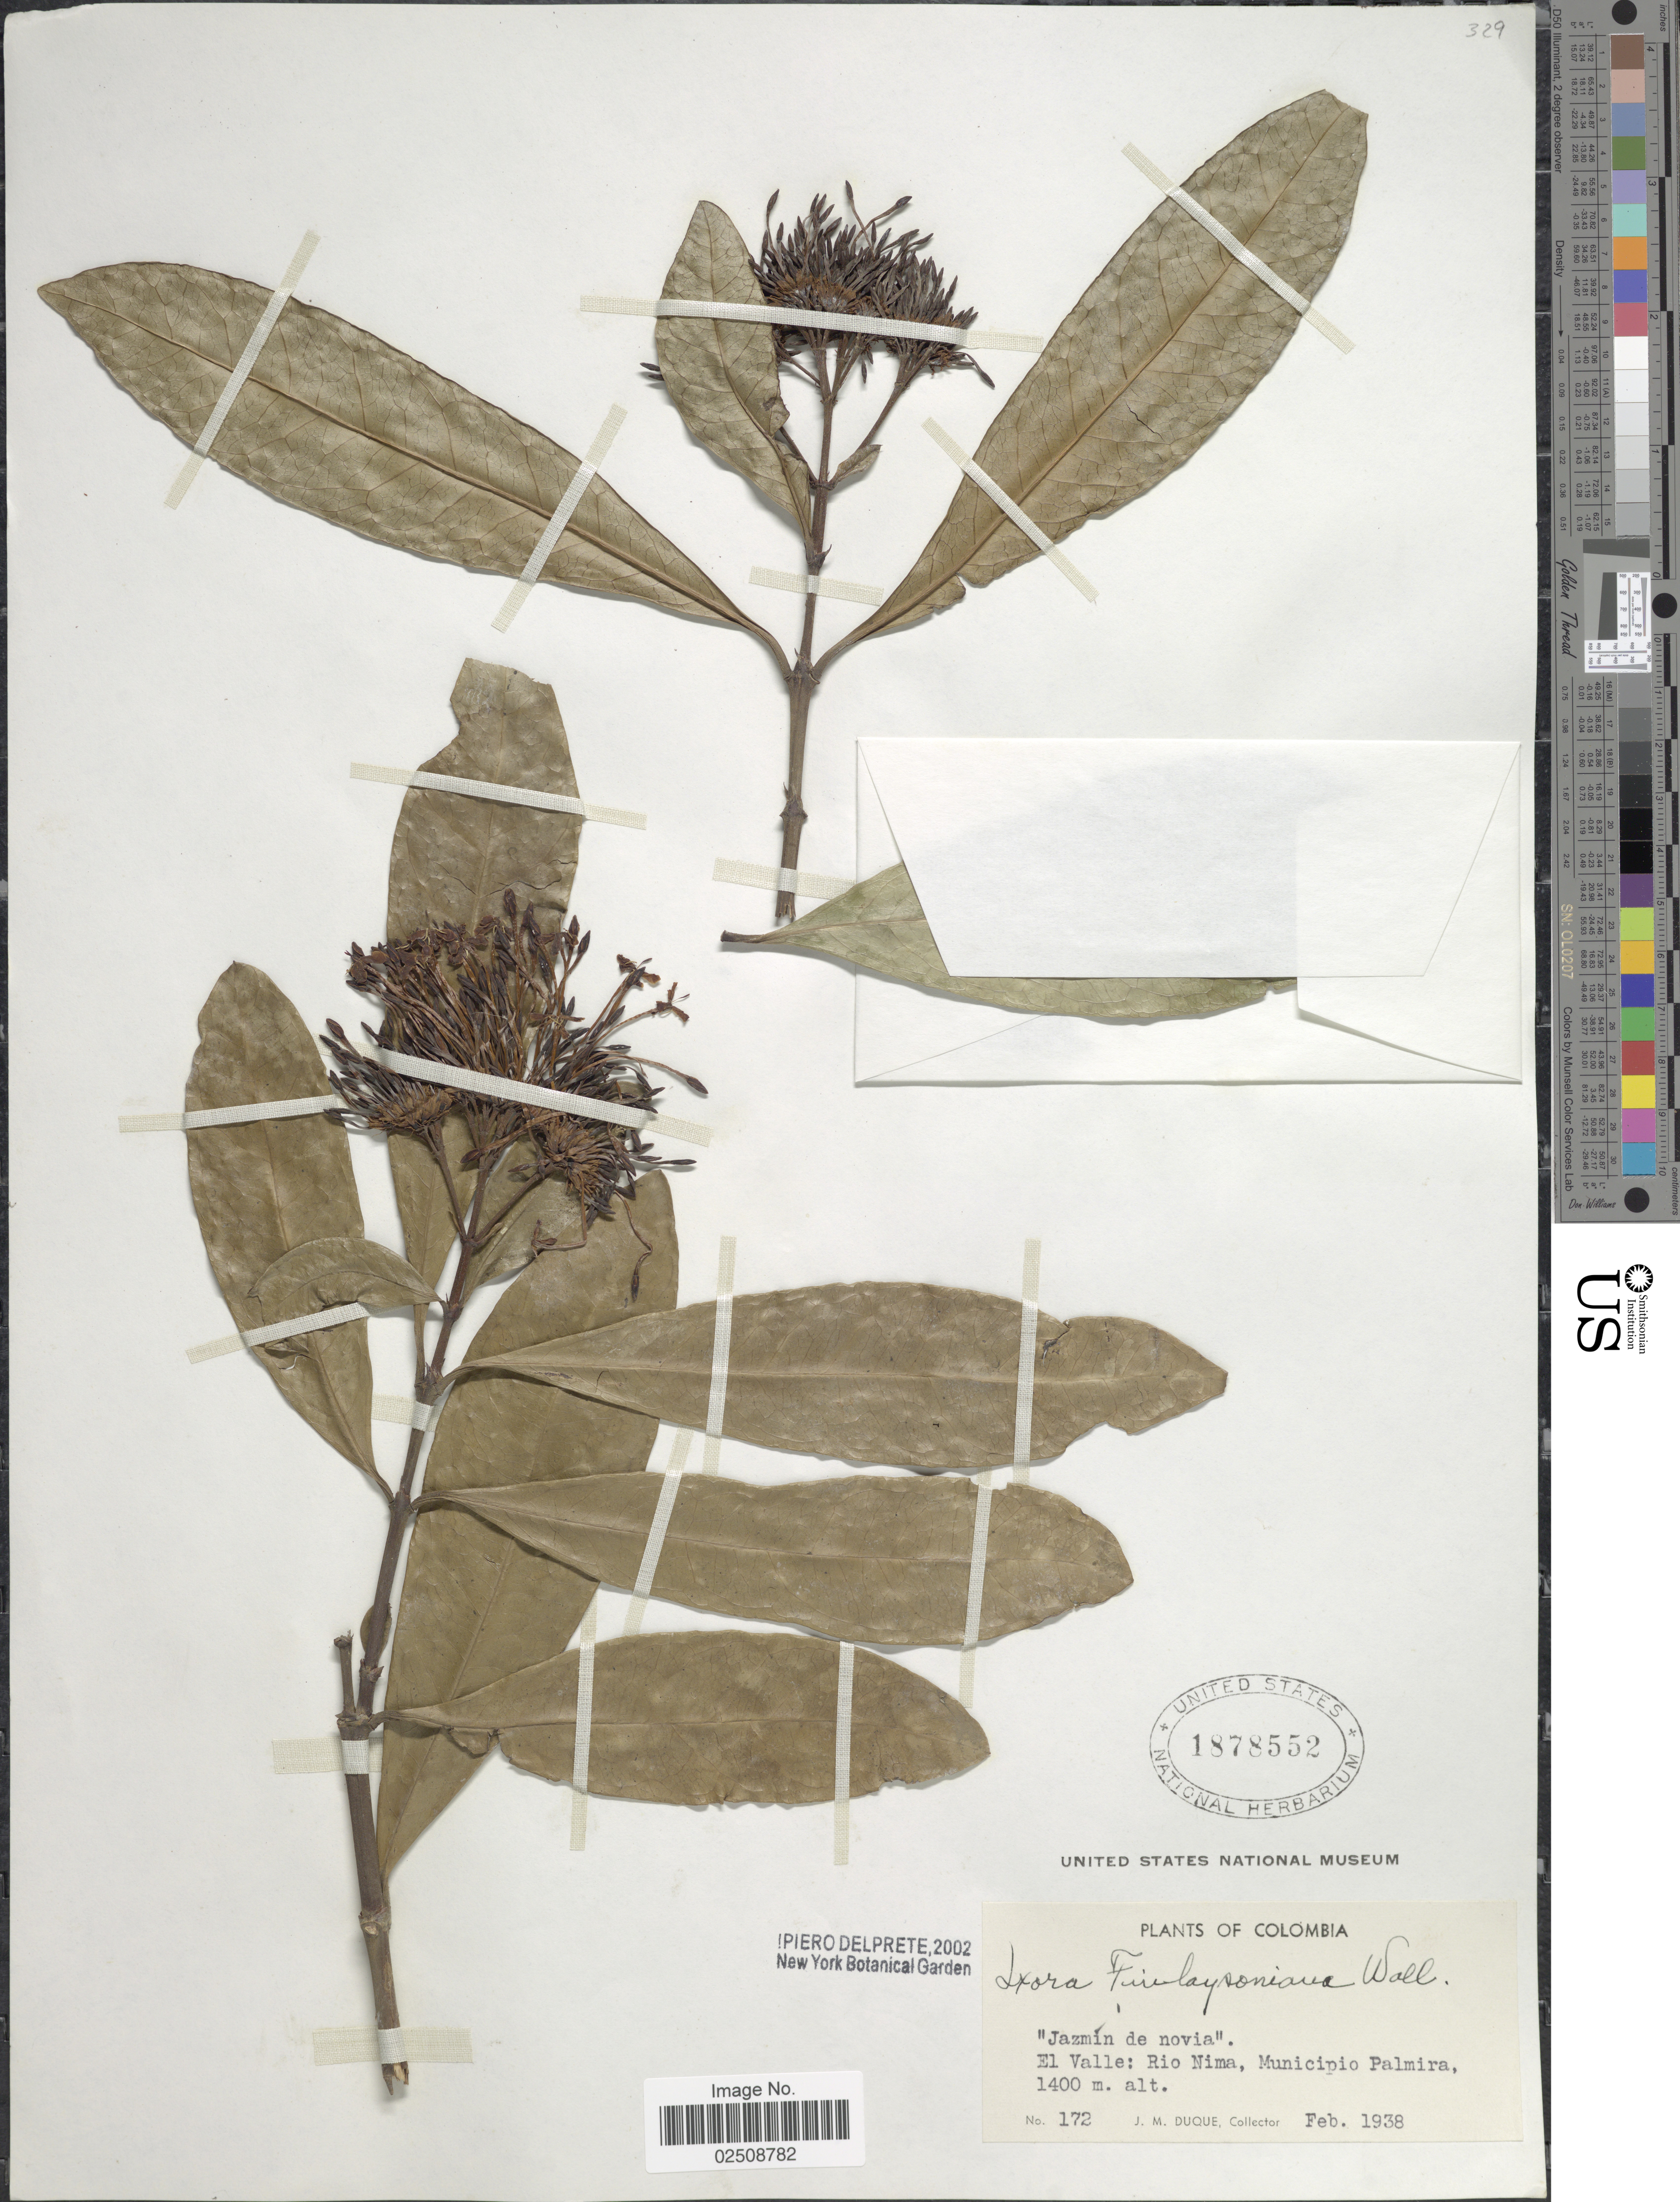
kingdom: Plantae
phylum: Tracheophyta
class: Magnoliopsida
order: Gentianales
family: Rubiaceae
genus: Ixora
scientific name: Ixora finlaysoniana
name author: Wall. ex G. Don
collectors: J. Duque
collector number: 172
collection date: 1938-02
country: Colombia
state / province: Valle del Cauca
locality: El Valle: Rio Nima, Municipio Palmira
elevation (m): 1400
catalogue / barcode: US 1878552